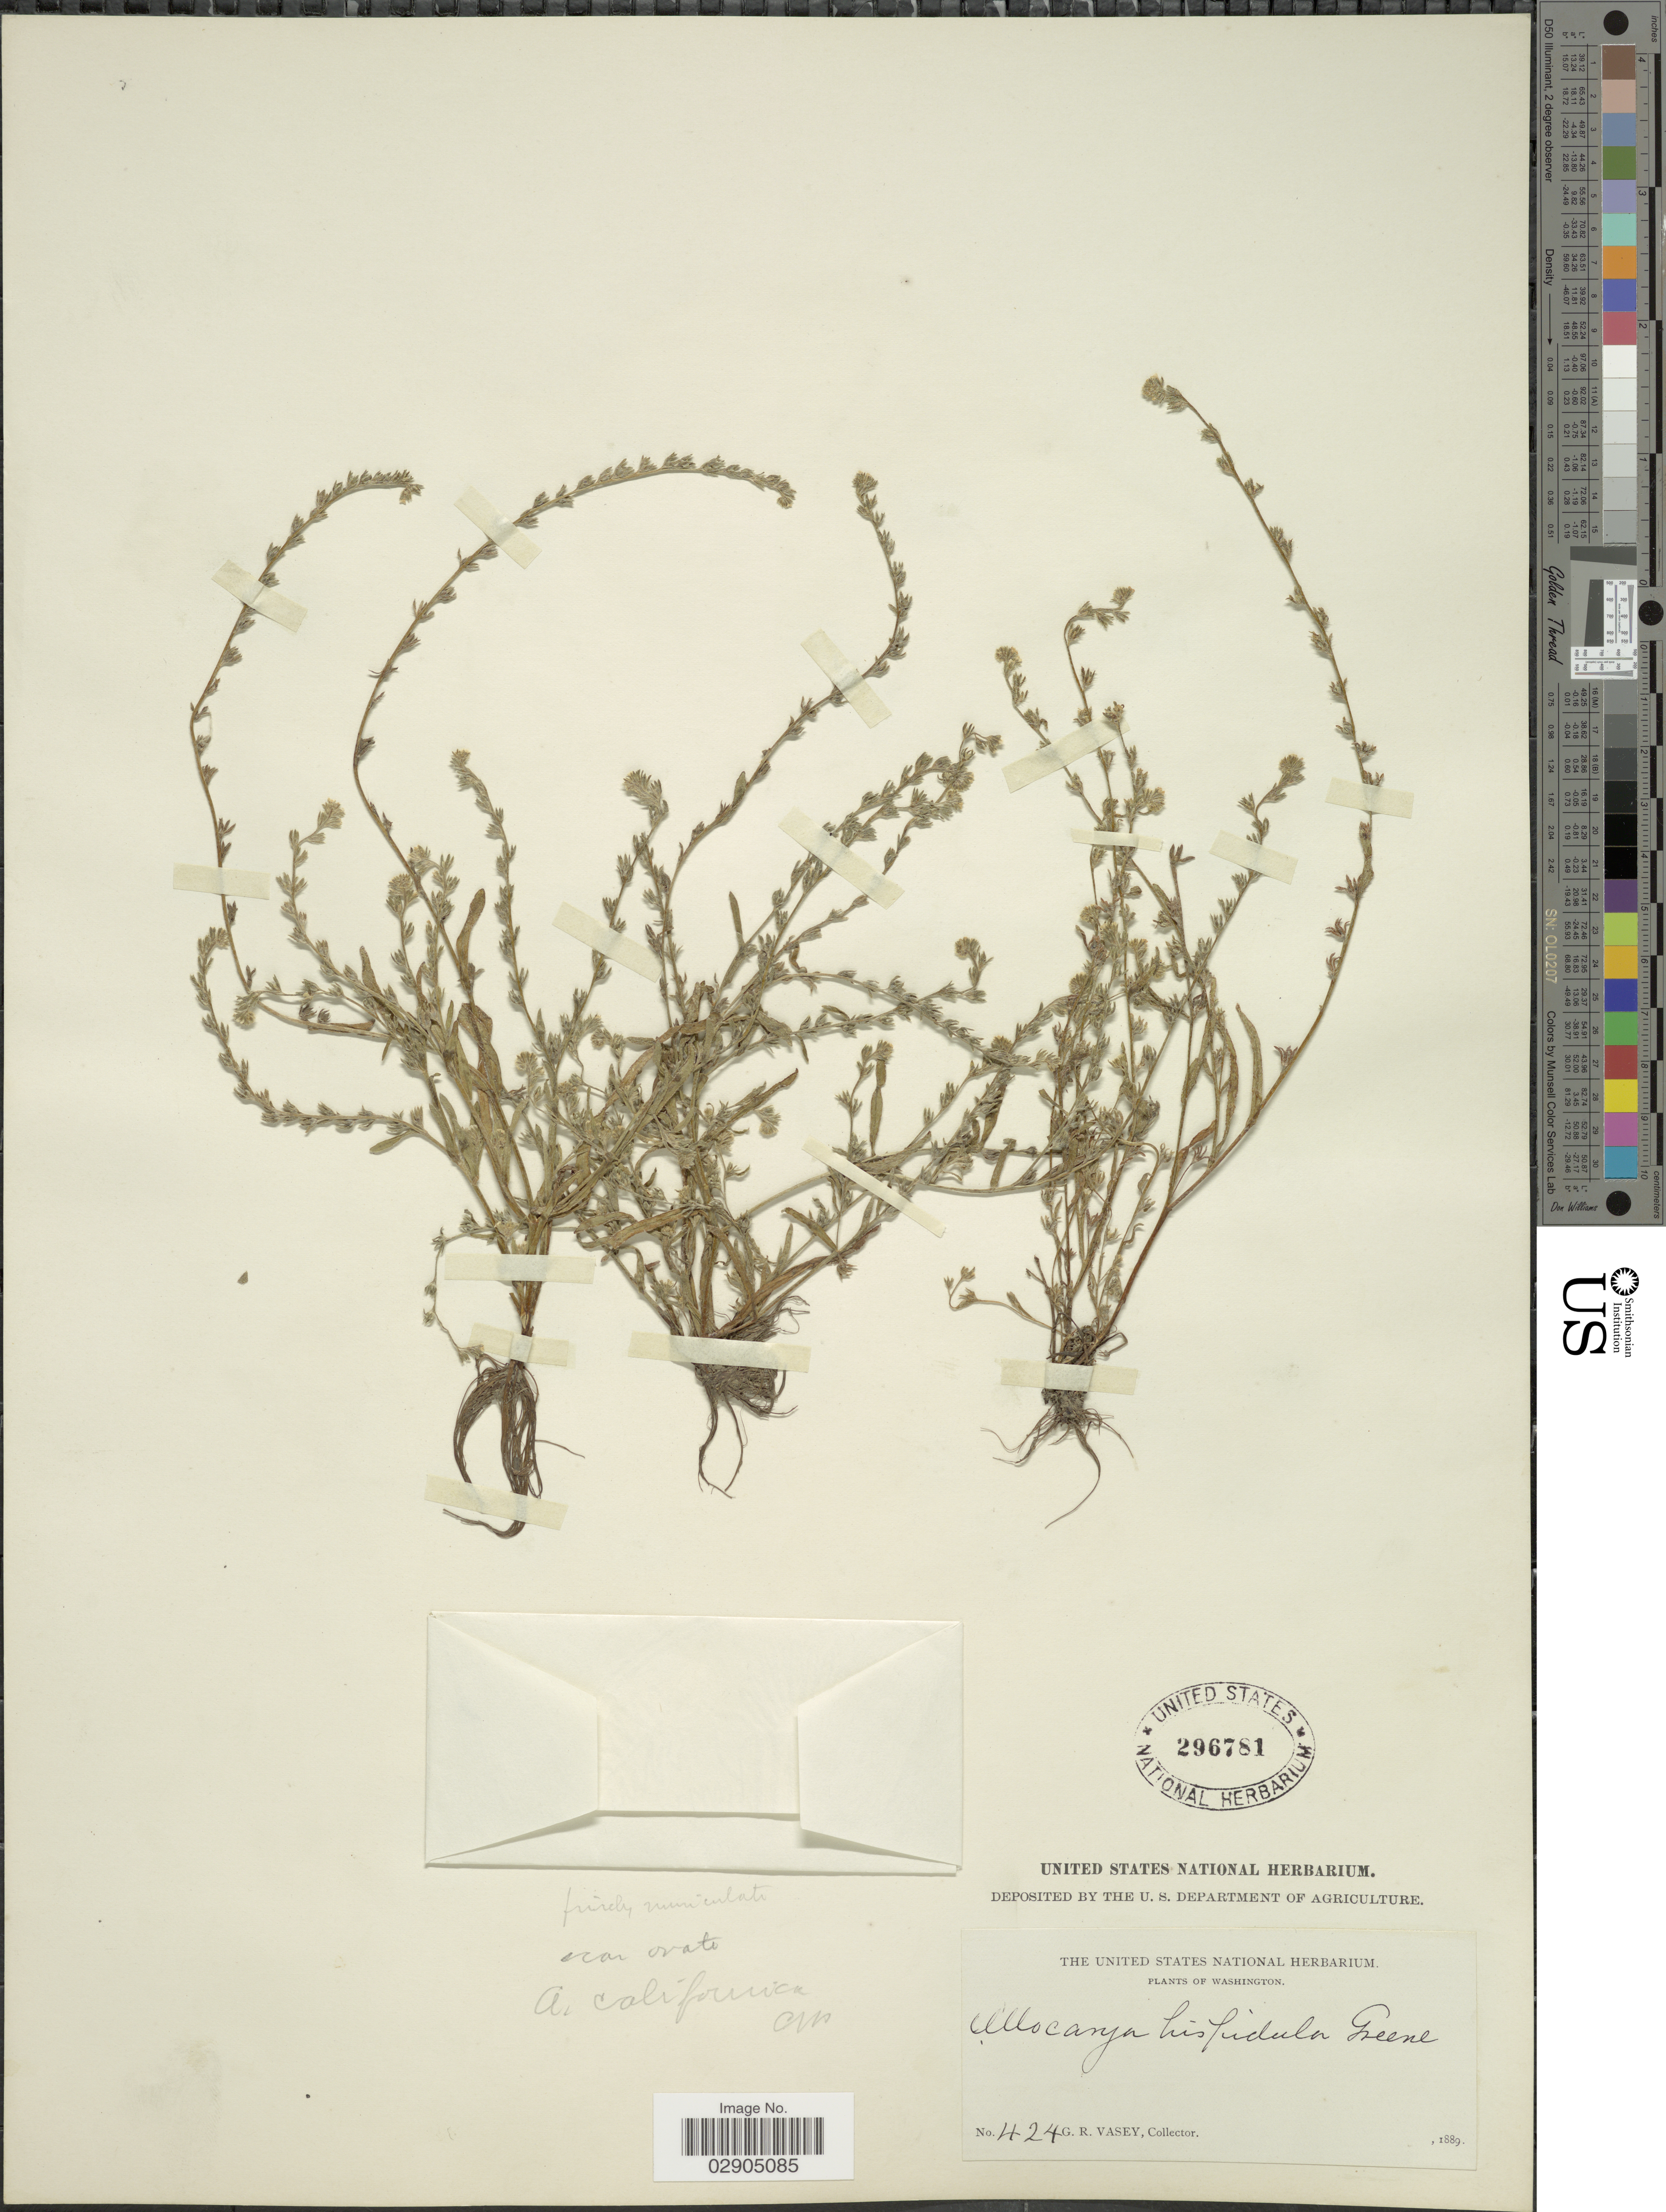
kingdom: Plantae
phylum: Tracheophyta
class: Magnoliopsida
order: Boraginales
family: Boraginaceae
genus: Allocarya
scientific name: Allocarya californica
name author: (Fisch. & C.A. Mey.) Greene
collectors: G. R. Vasey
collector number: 424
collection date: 1889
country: United States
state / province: Washington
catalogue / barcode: US 296781